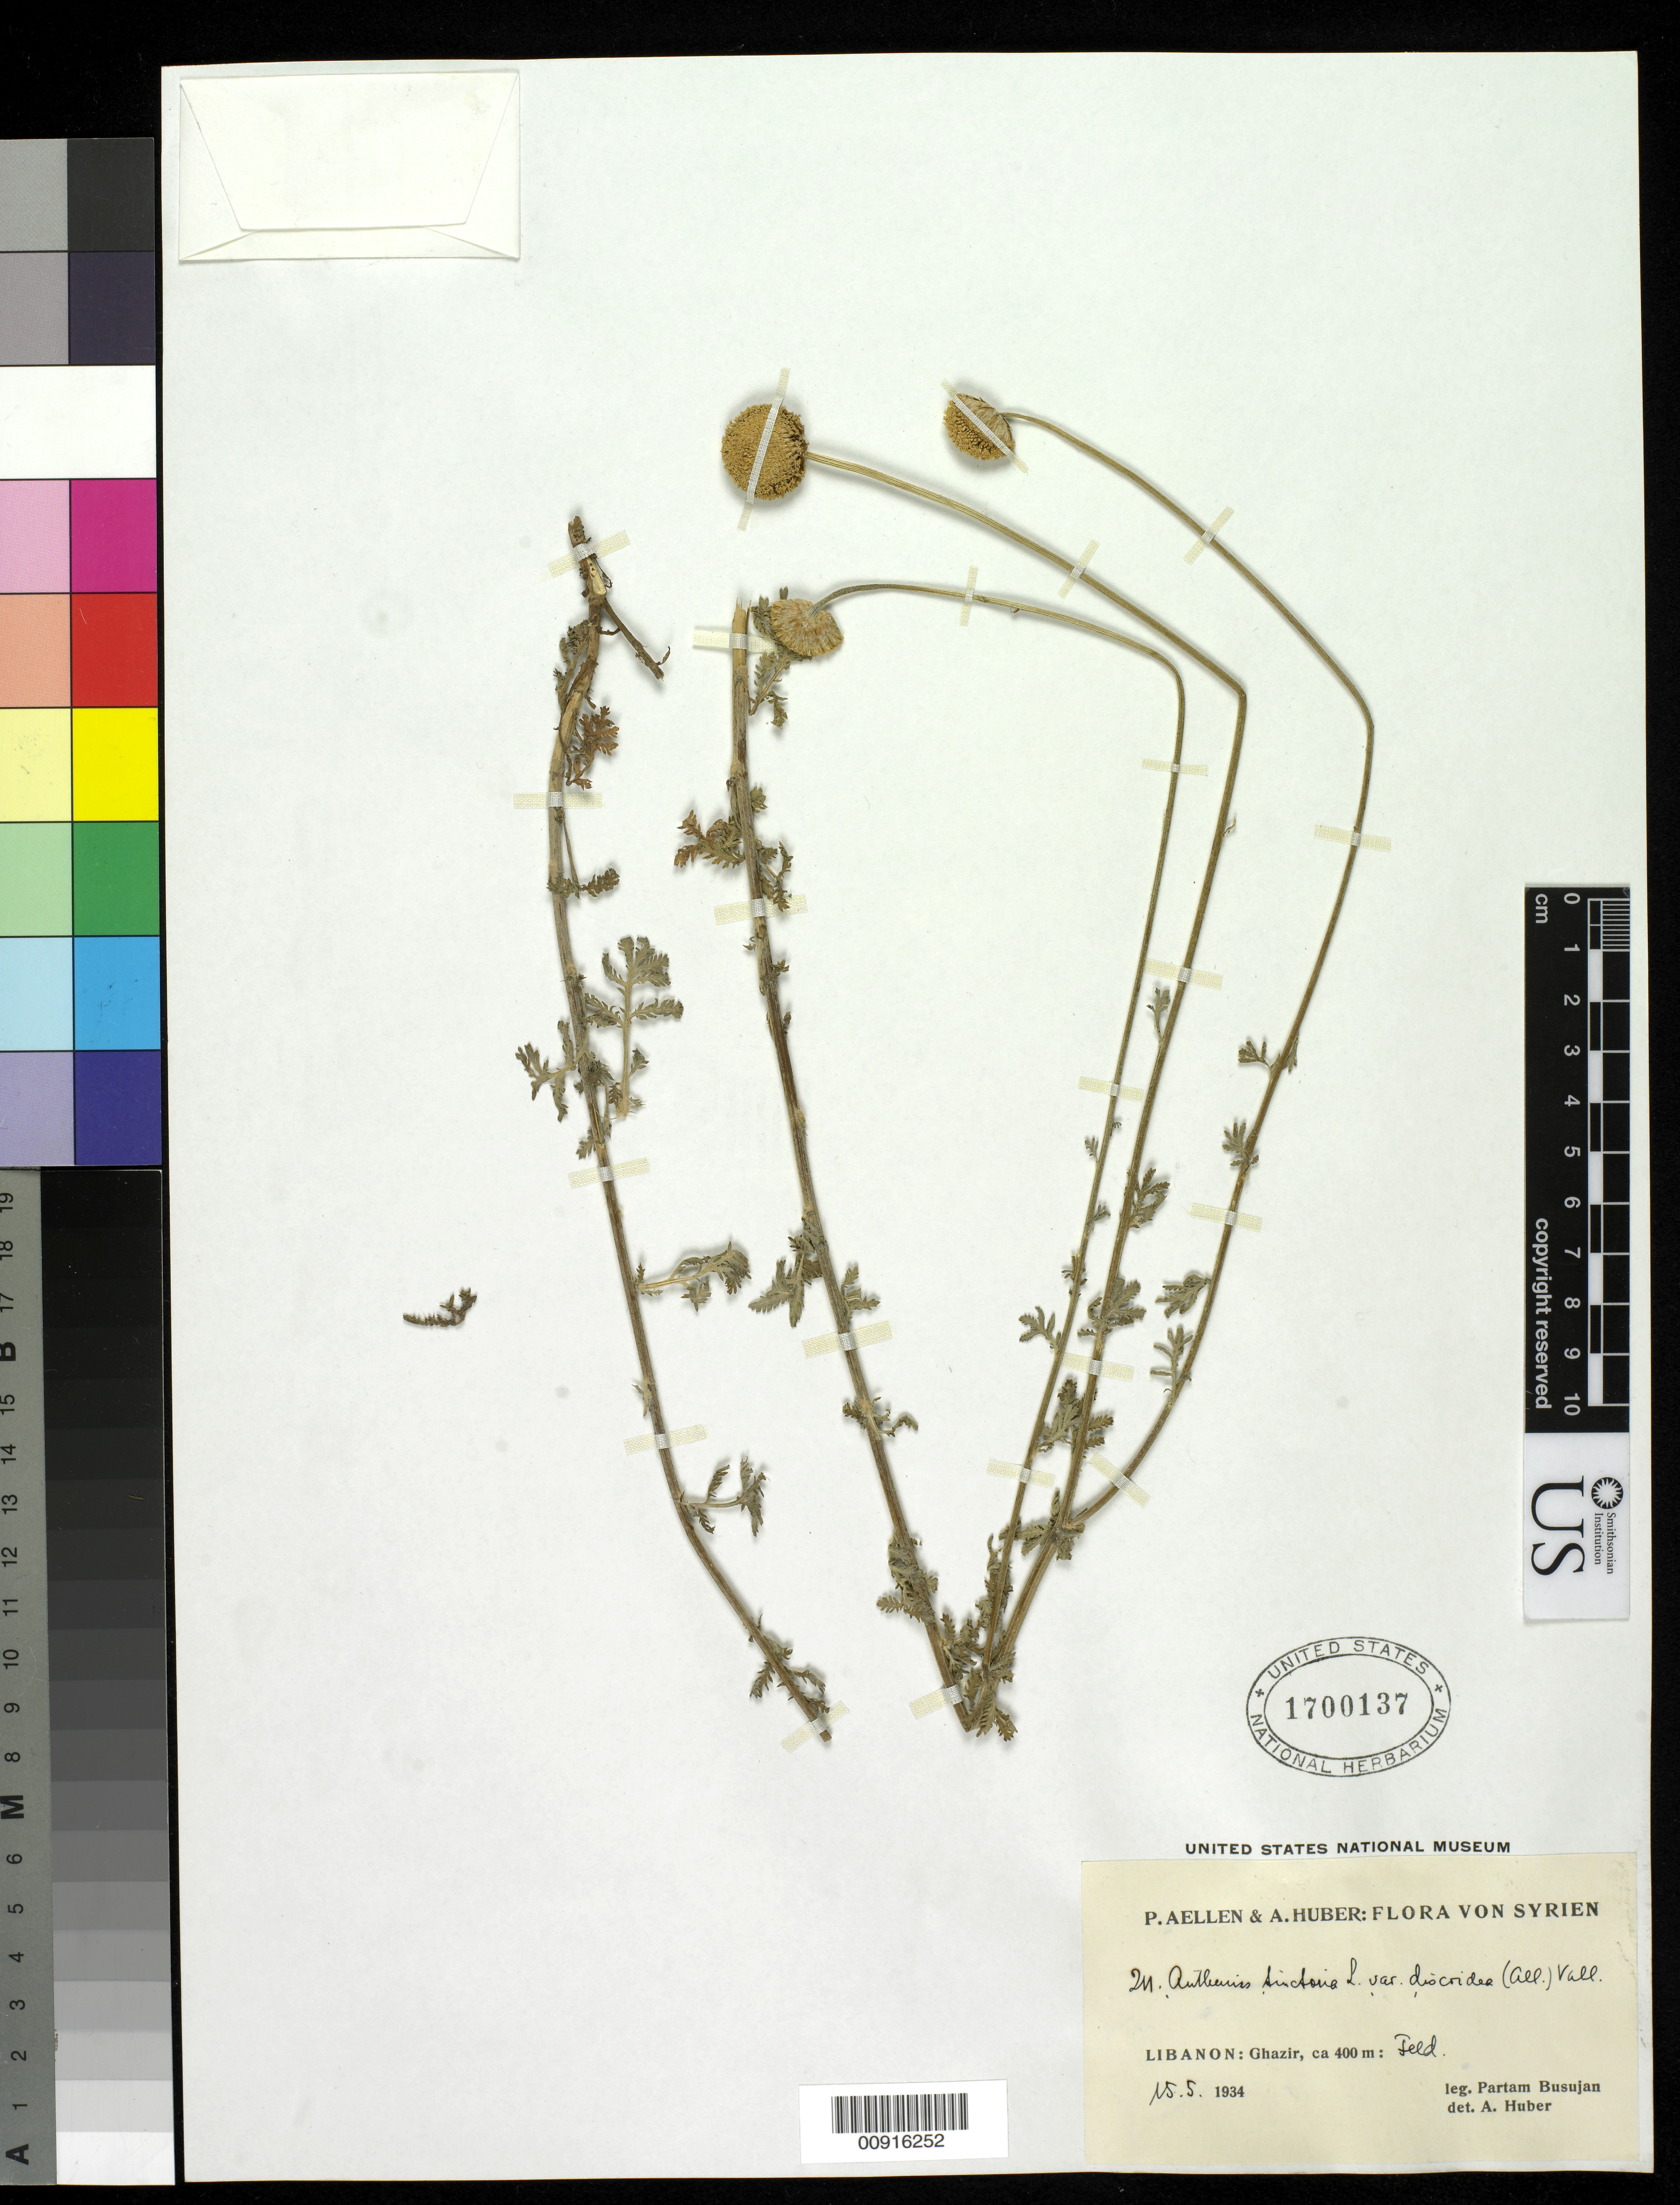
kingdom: Plantae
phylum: Tracheophyta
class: Magnoliopsida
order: Asterales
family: Asteraceae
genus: Anthemis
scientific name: Anthemis tinctoria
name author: L.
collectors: P. Busujan & A. Huber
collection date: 1934-05-15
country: Lebanon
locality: Ghazir: ca 400m. Feld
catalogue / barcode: US 1700137